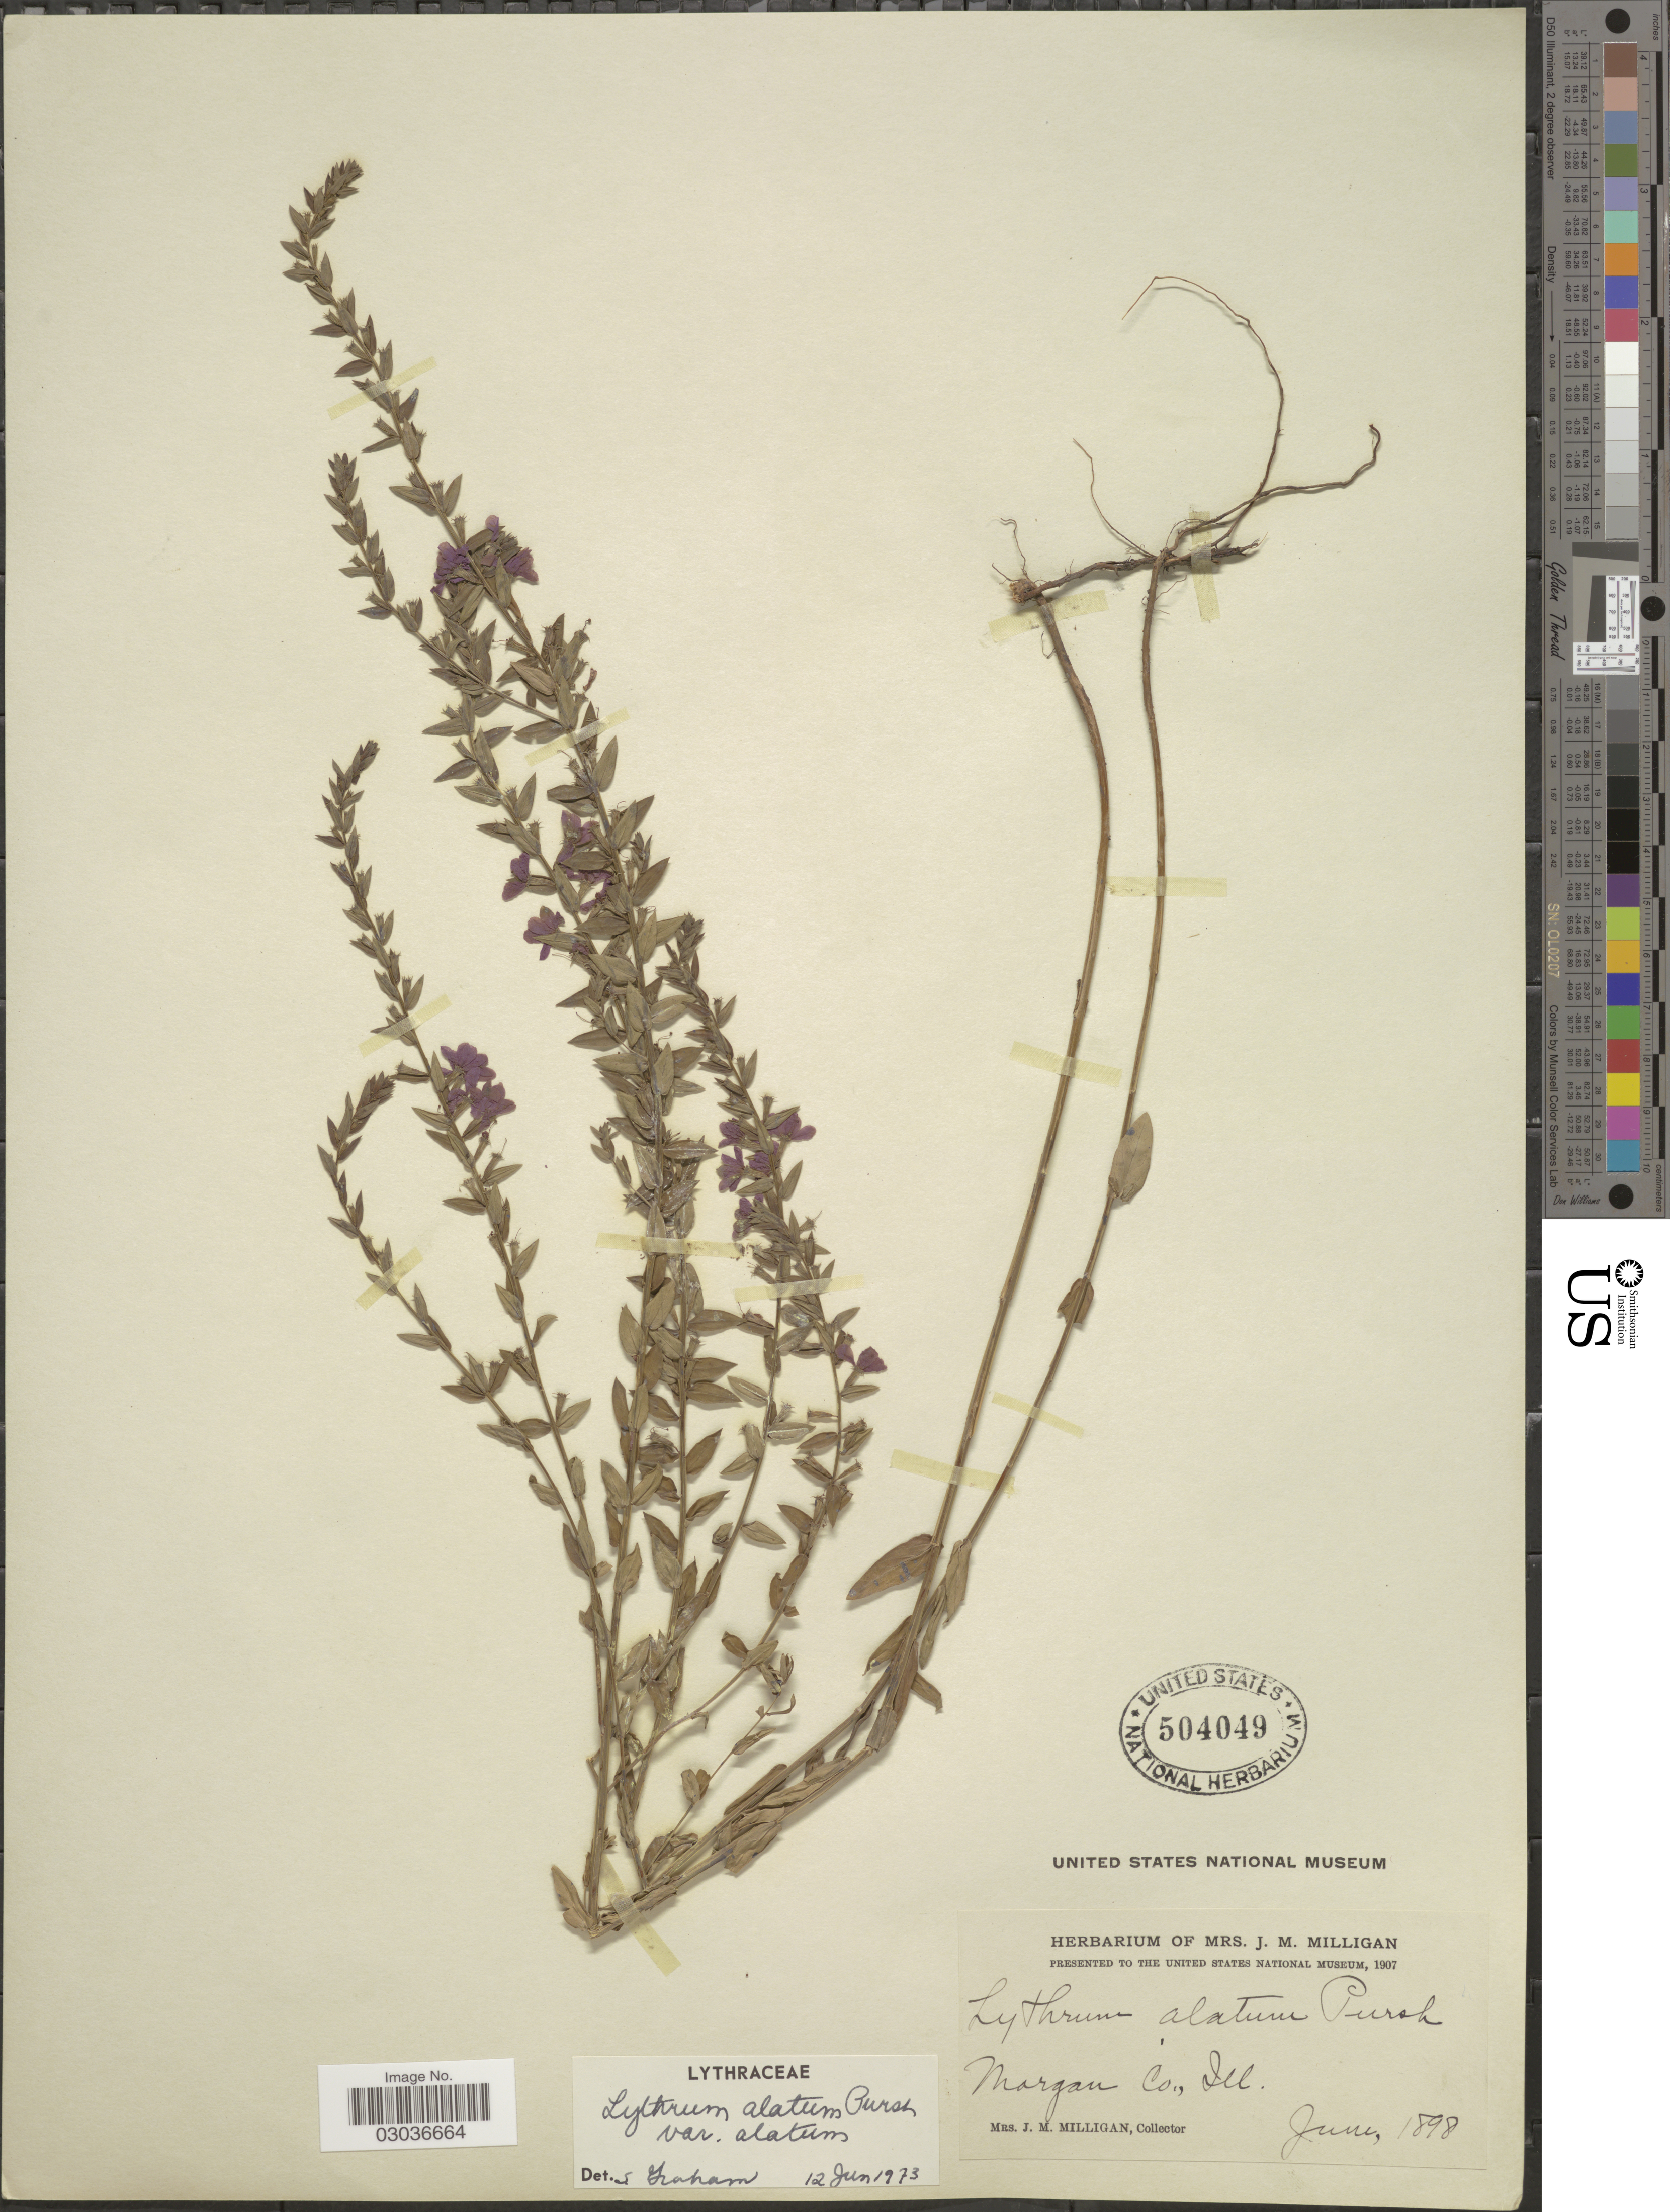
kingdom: Plantae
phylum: Tracheophyta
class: Magnoliopsida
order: Myrtales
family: Lythraceae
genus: Lythrum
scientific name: Lythrum alatum var. alatum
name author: Pursh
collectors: J. Milligan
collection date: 1898-06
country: United States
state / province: Illinois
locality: Morgan Co., Ill.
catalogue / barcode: US 504049